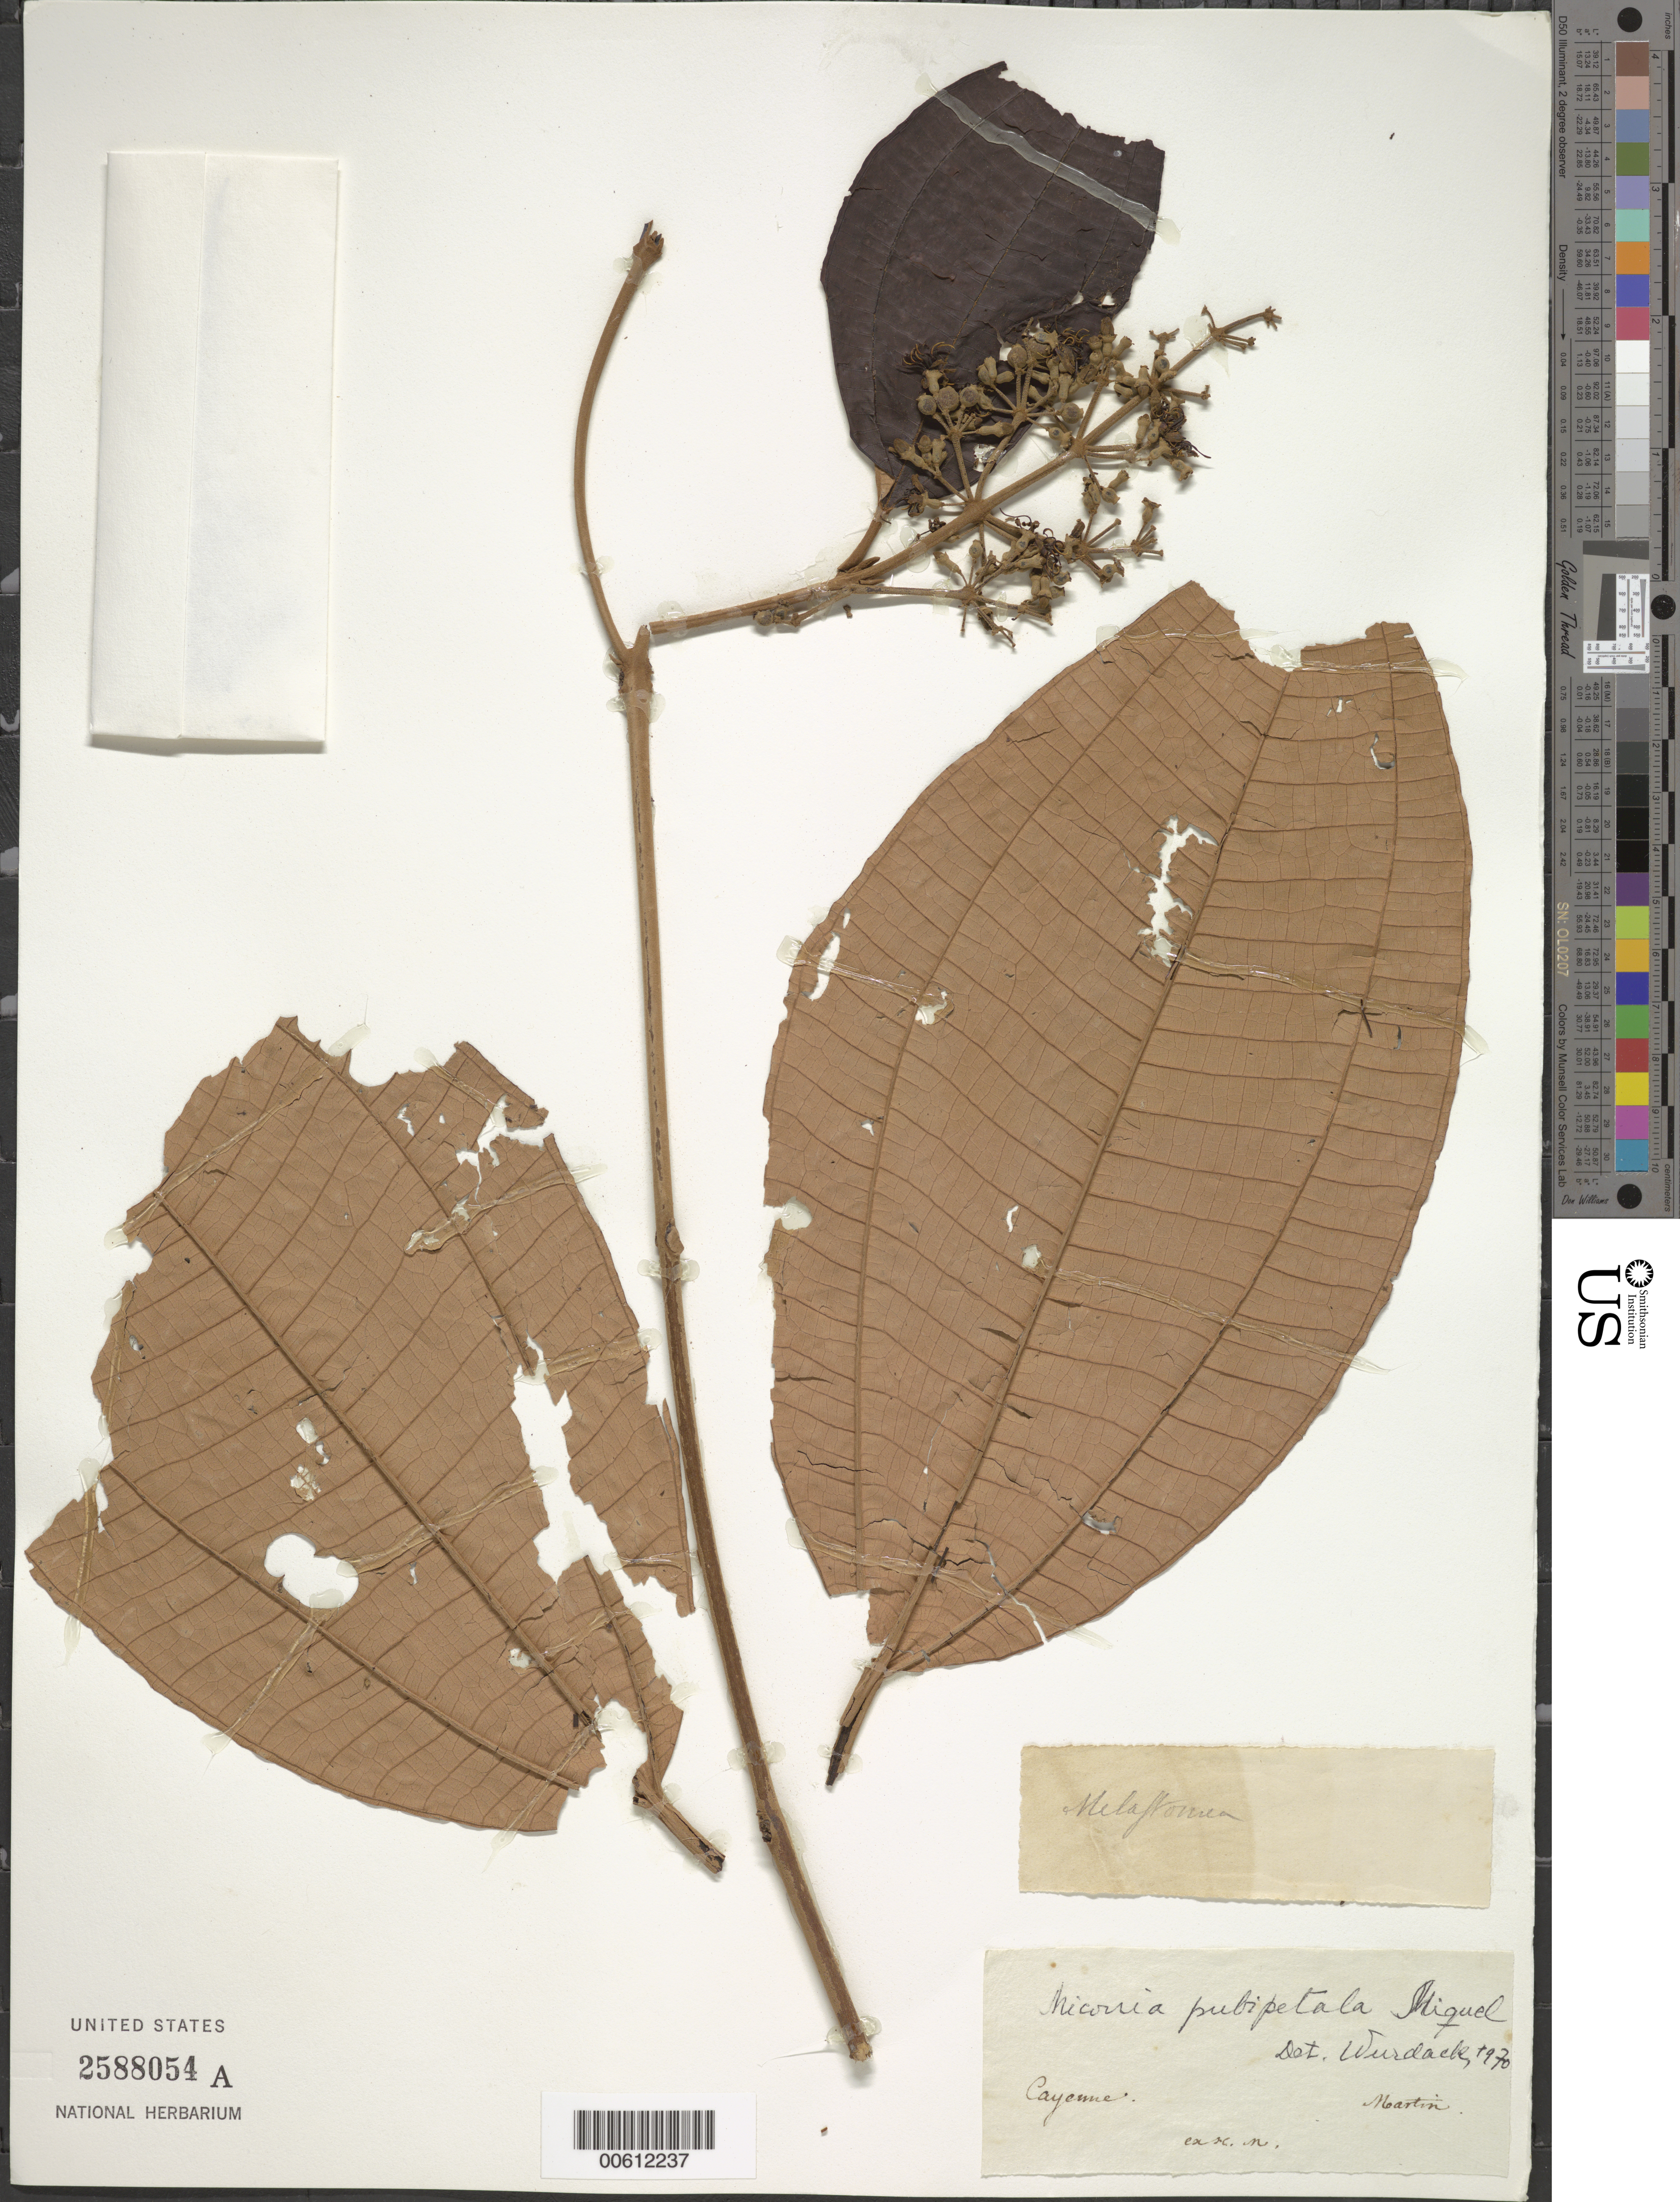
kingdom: Plantae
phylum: Tracheophyta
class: Magnoliopsida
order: Myrtales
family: Melastomataceae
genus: Miconia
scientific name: Miconia pubipetala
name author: Miq.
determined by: Wurdack, John J., (US), US (UNITED STATES)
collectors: Martin, --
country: French Guiana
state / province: Cayenne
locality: Cayenne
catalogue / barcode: US 2588054A